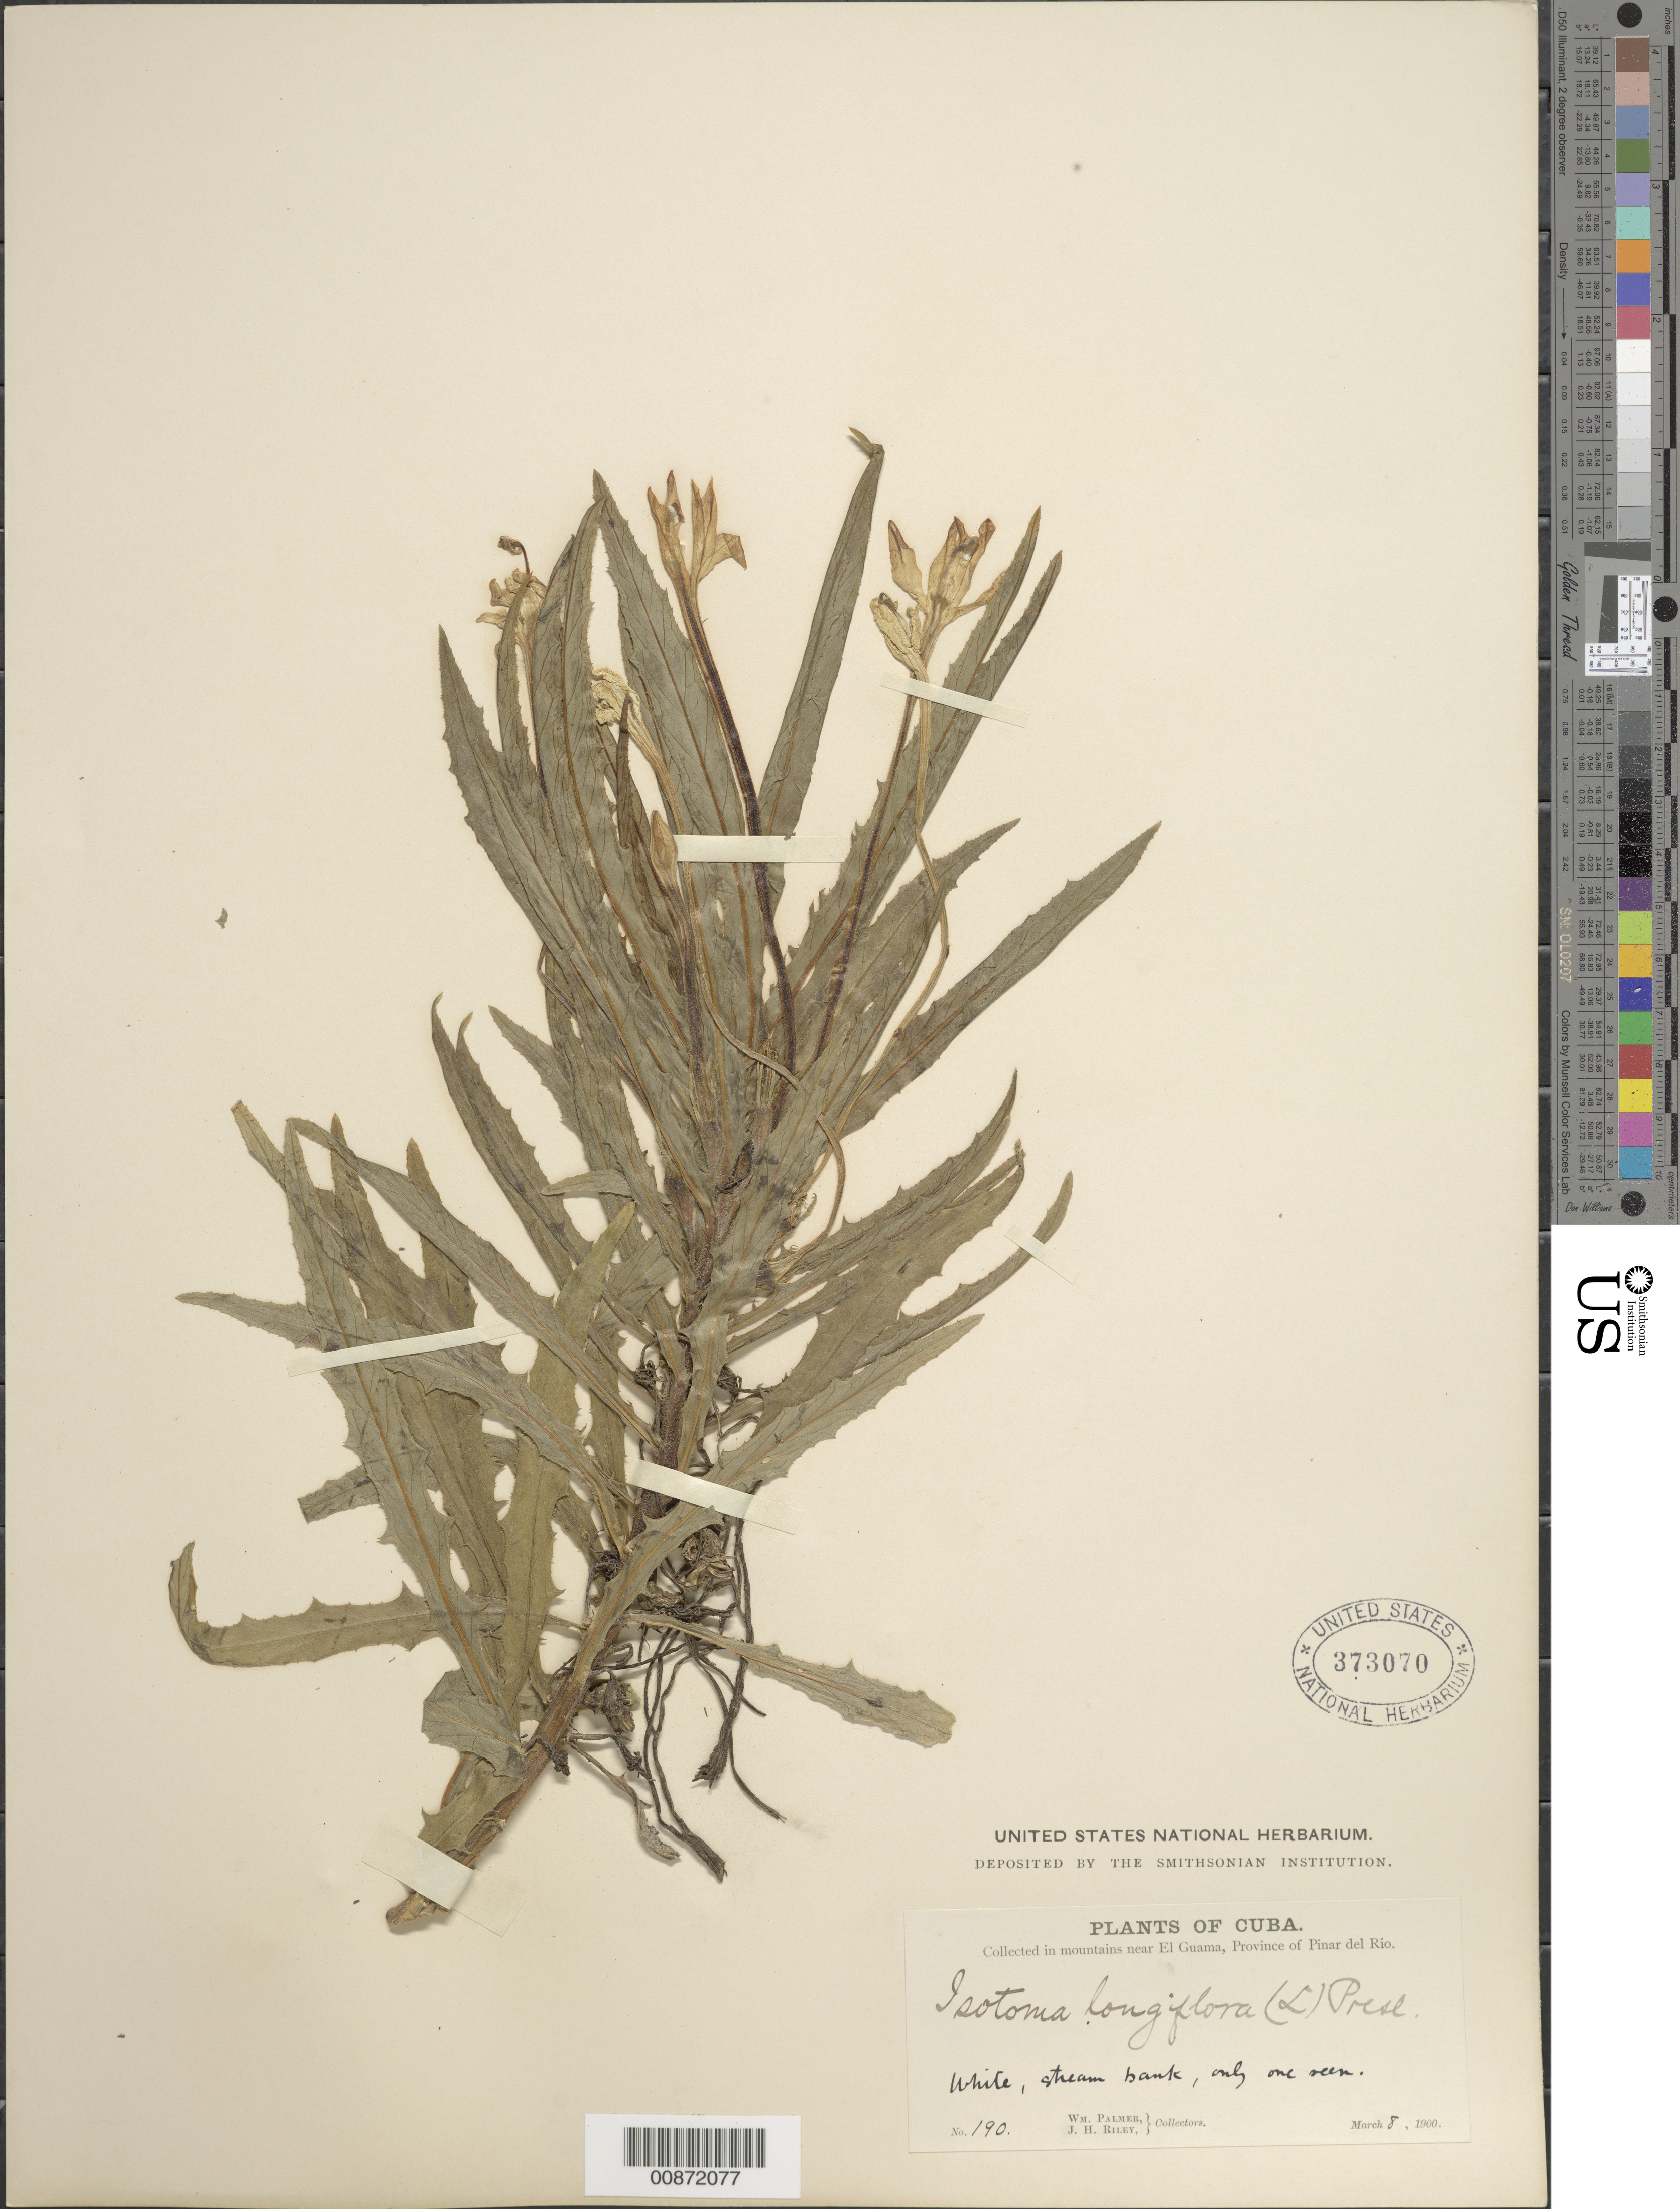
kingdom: Plantae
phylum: Tracheophyta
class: Magnoliopsida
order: Asterales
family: Campanulaceae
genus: Hippobroma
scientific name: Hippobroma longiflora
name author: (L.) G. Don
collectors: W. Palmer & J. H. Riley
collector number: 190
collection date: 1900-03-08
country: Cuba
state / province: Pinar del Río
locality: In mountains near El Guama, stream bank.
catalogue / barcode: US 373070